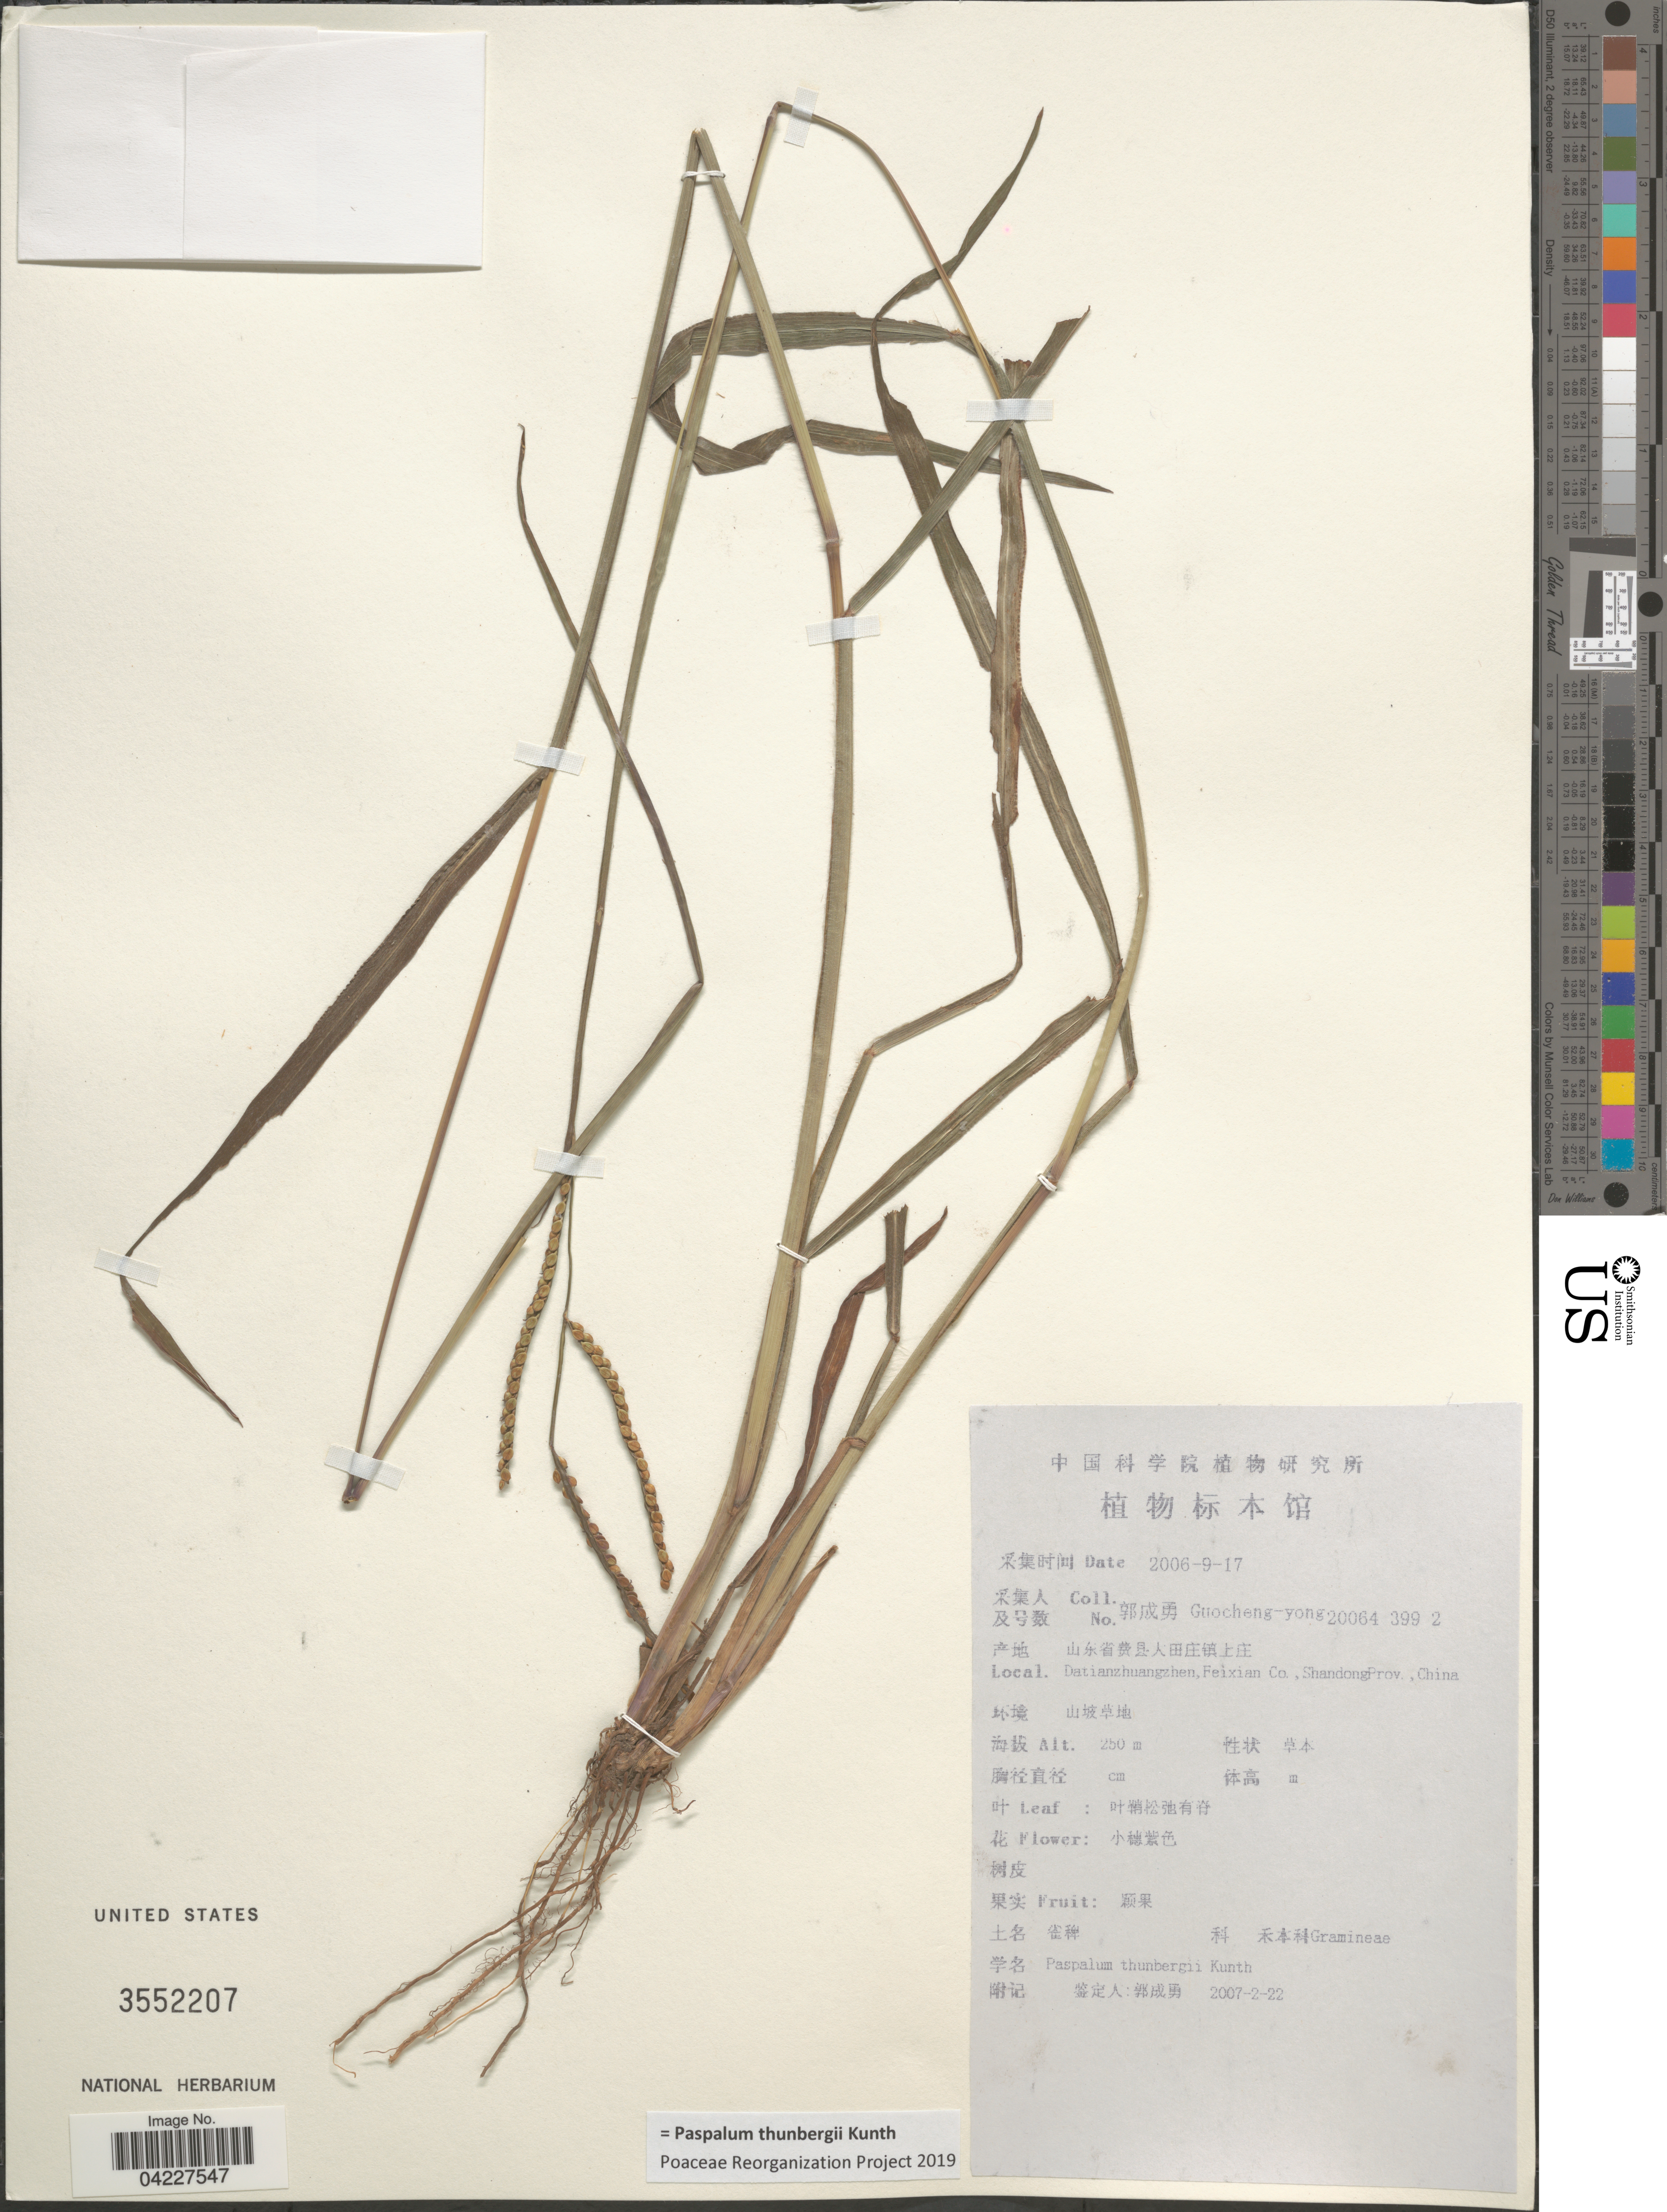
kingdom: Plantae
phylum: Tracheophyta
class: Liliopsida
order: Poales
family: Poaceae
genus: Paspalum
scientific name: Paspalum thunbergii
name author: Kunth ex Steud.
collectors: Guo cheng-yong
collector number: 200643992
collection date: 2006-09-17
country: China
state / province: Shandong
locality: Datianzhuangzhen,Feixian Co. , ShandongProv.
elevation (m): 250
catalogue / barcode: US 3552207